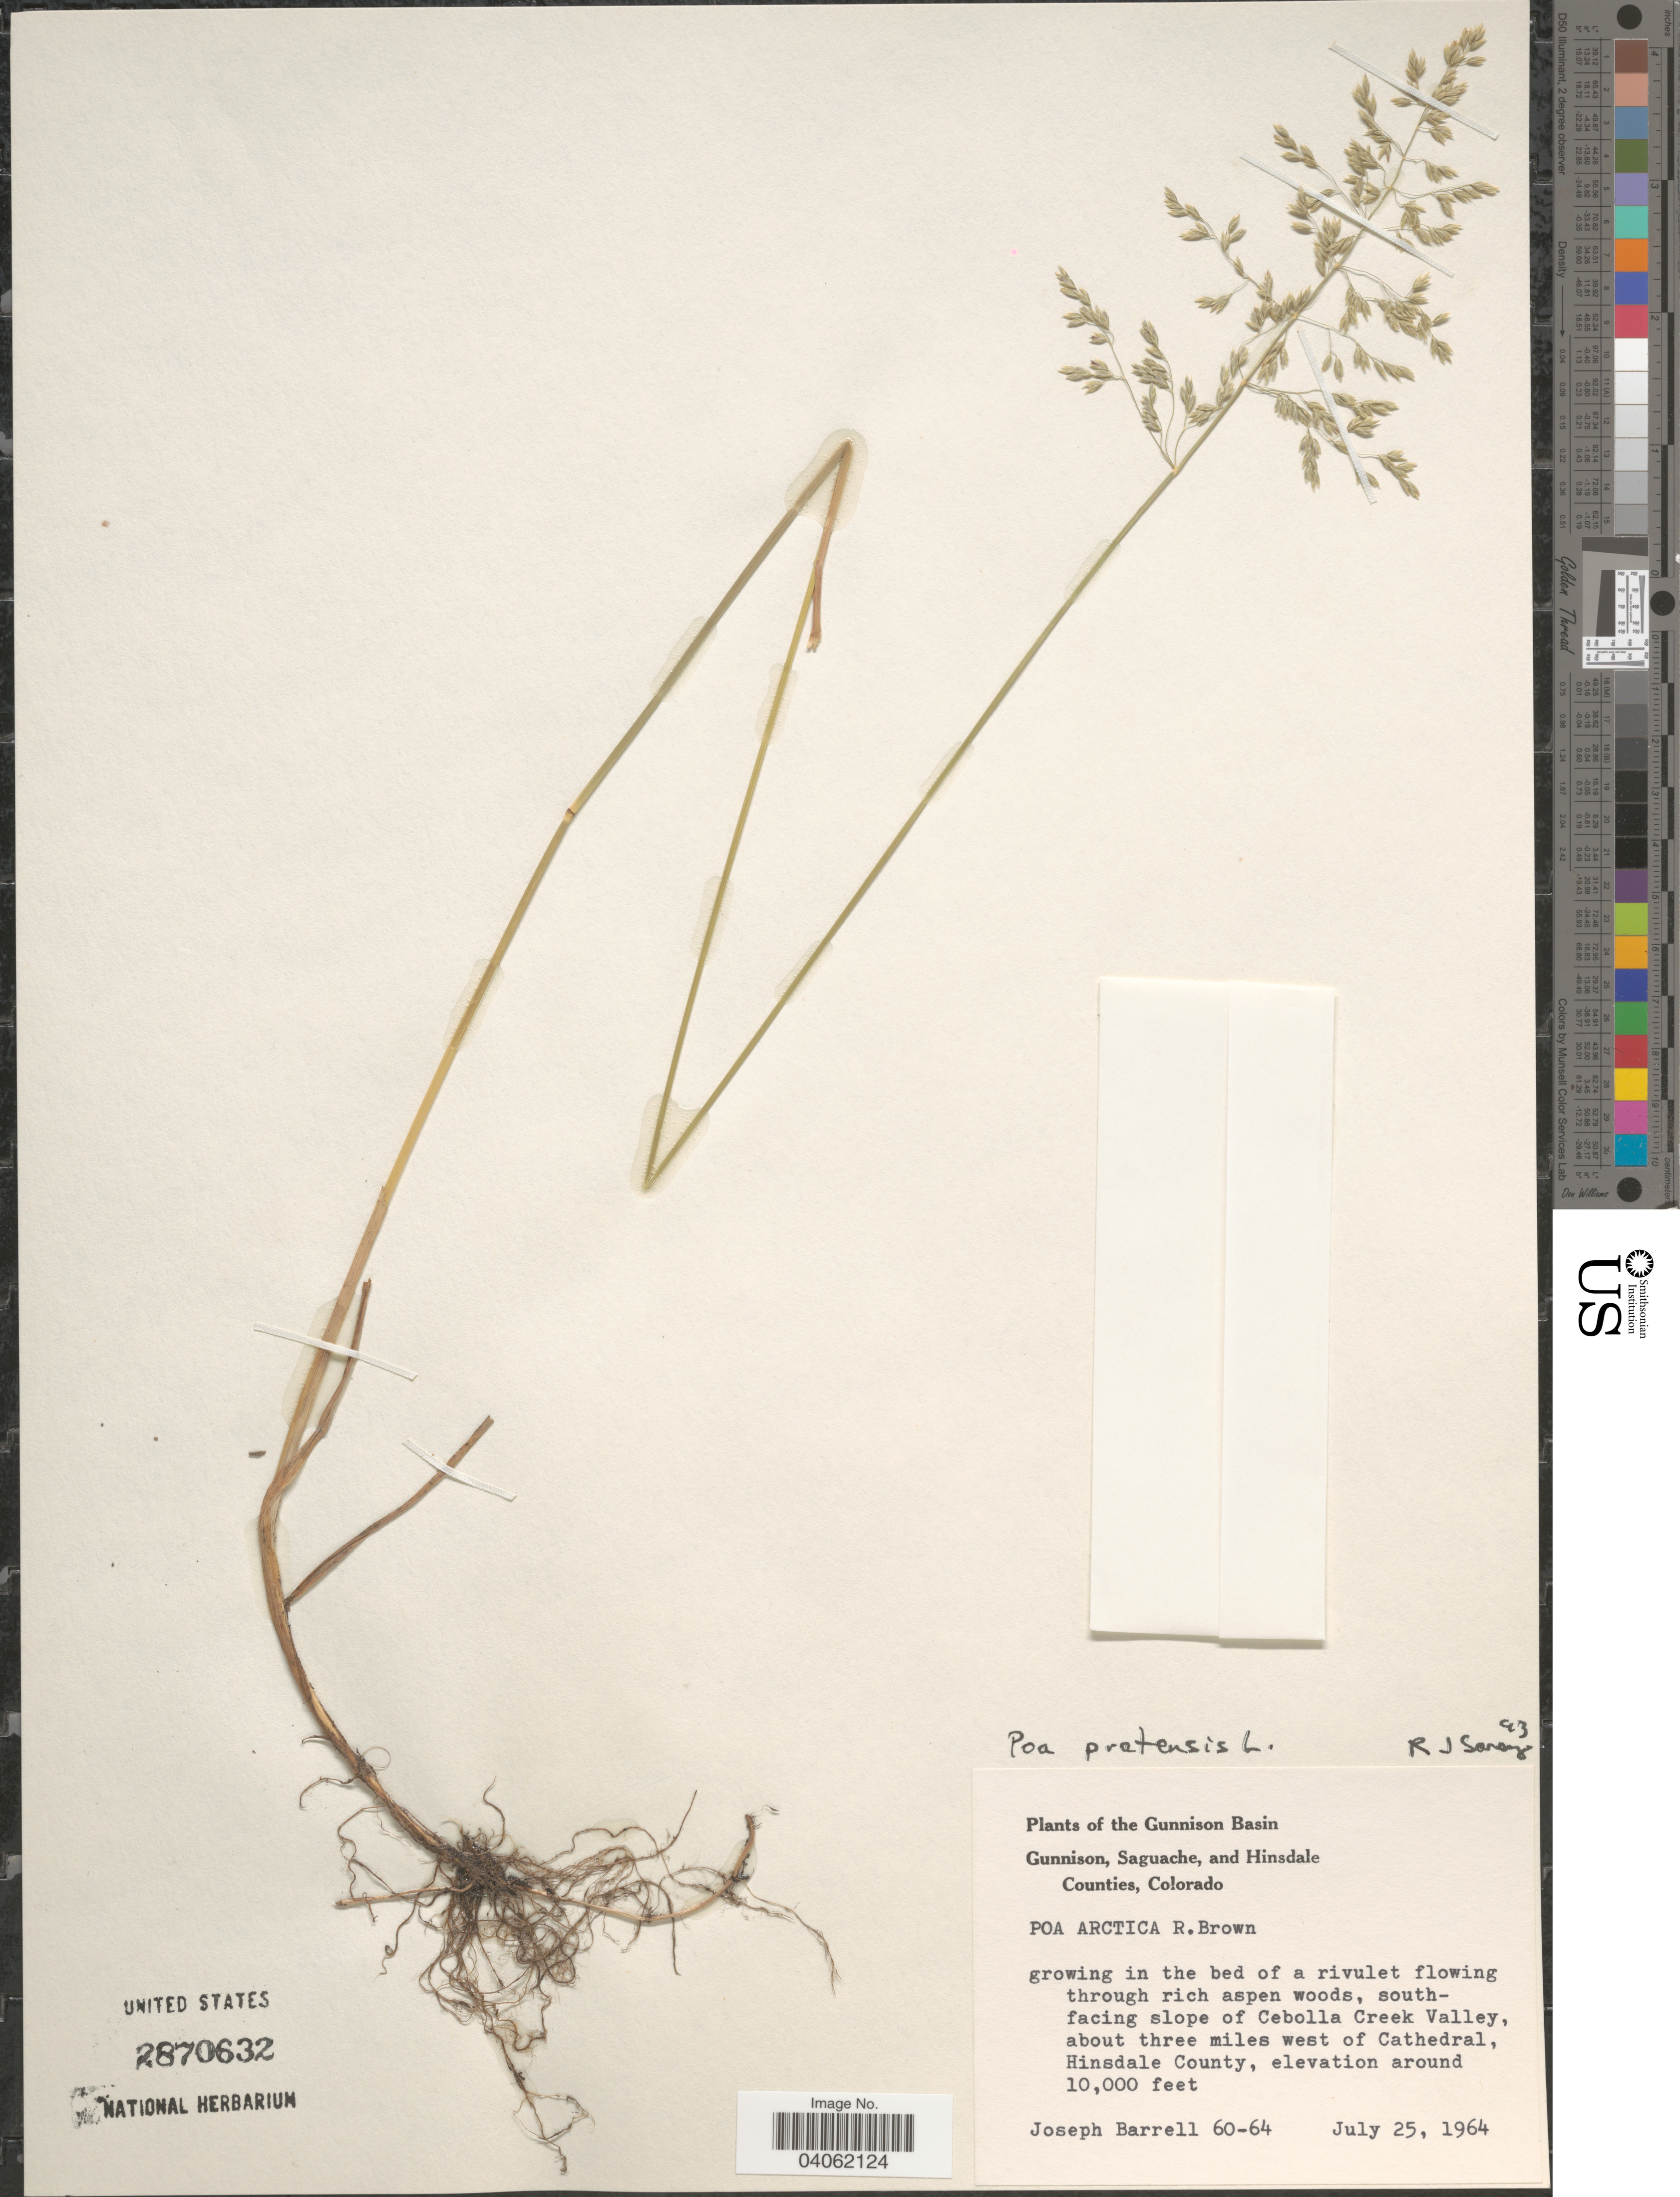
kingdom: Plantae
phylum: Tracheophyta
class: Liliopsida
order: Poales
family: Poaceae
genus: Poa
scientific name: Poa pratensis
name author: L.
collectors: J. Barrell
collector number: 60-64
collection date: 1964-07-25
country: United States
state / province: Colorado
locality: Gunnison Basin. South-facing slope of Cebolla Creek Valley, about three miles west of Cathedral, Hinsdale County.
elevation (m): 3048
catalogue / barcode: US 2870632